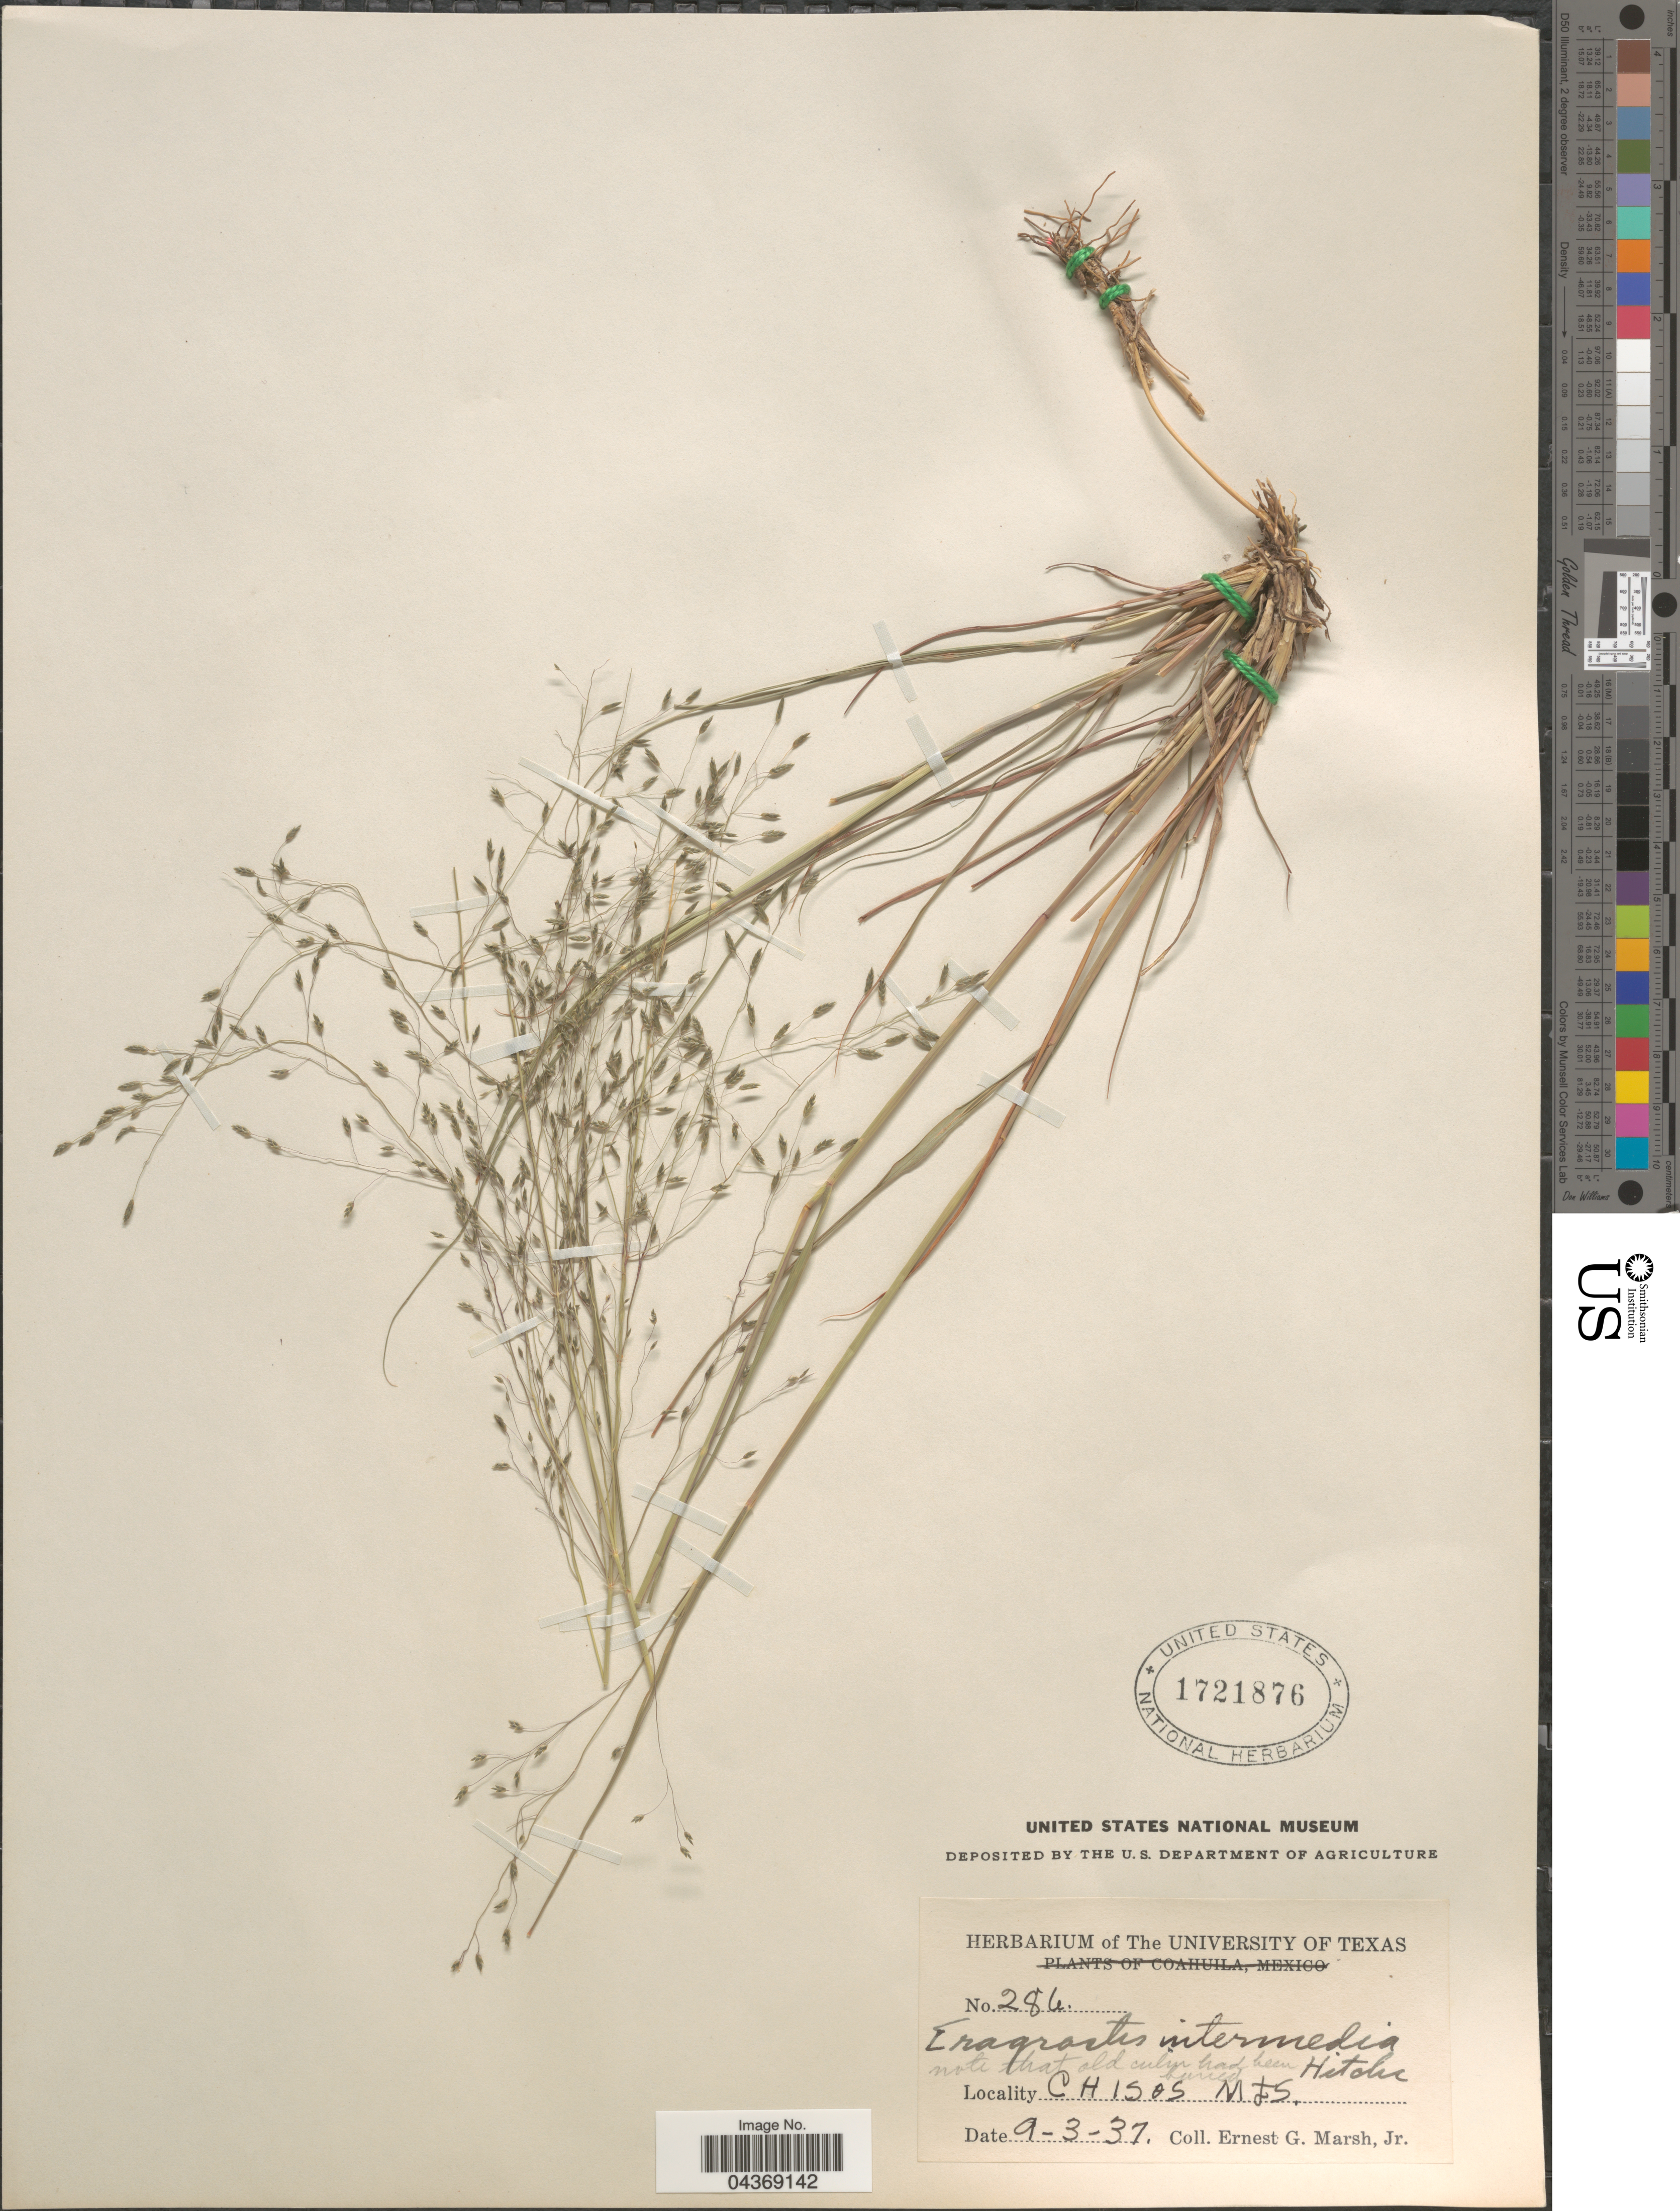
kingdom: Plantae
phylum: Tracheophyta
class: Liliopsida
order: Poales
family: Poaceae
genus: Eragrostis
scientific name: Eragrostis intermedia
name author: Hitchc.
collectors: E. G. Marsh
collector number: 286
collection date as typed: Transcribed d/m/y: 3/9/37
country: United States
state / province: Texas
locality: Chisos Mts.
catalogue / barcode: US 1721876